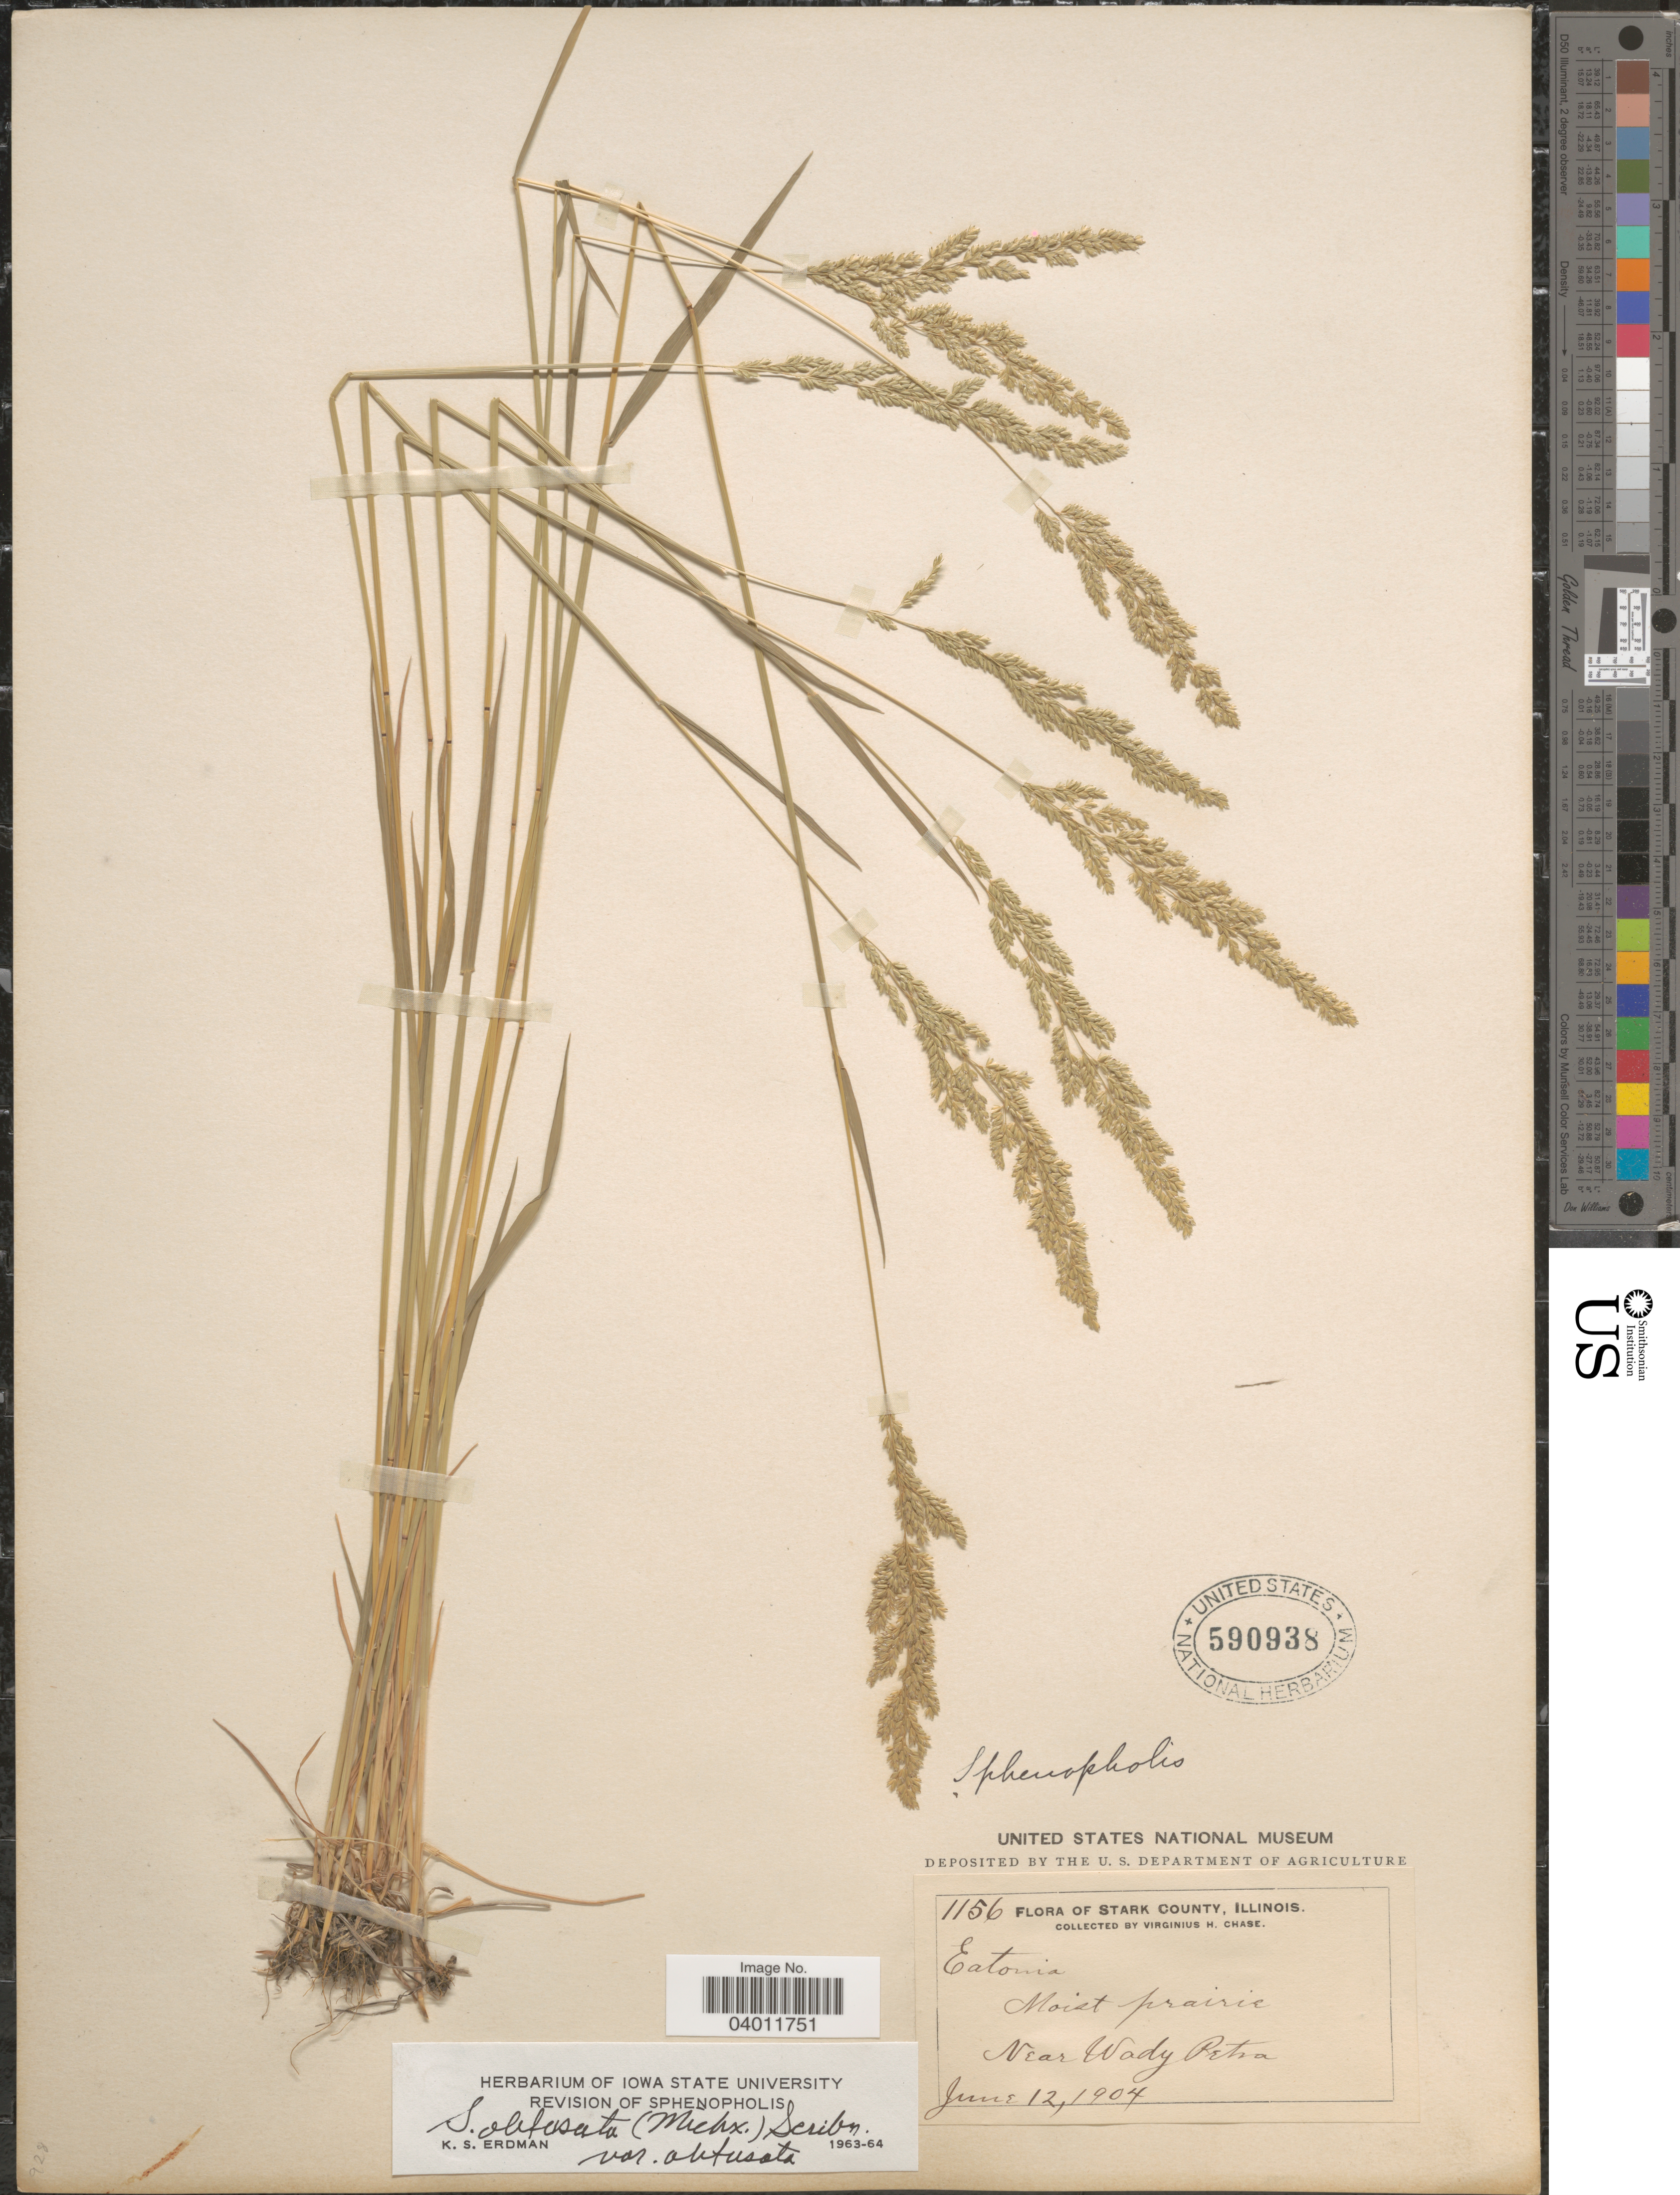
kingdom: Plantae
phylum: Tracheophyta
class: Liliopsida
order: Poales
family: Poaceae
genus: Sphenopholis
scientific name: Sphenopholis obtusata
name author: (Michx.) Scribn.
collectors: V. H. Chase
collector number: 1156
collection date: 1904-06-12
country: United States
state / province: Illinois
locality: Stark County. Near Wady Petra.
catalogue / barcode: US 590938